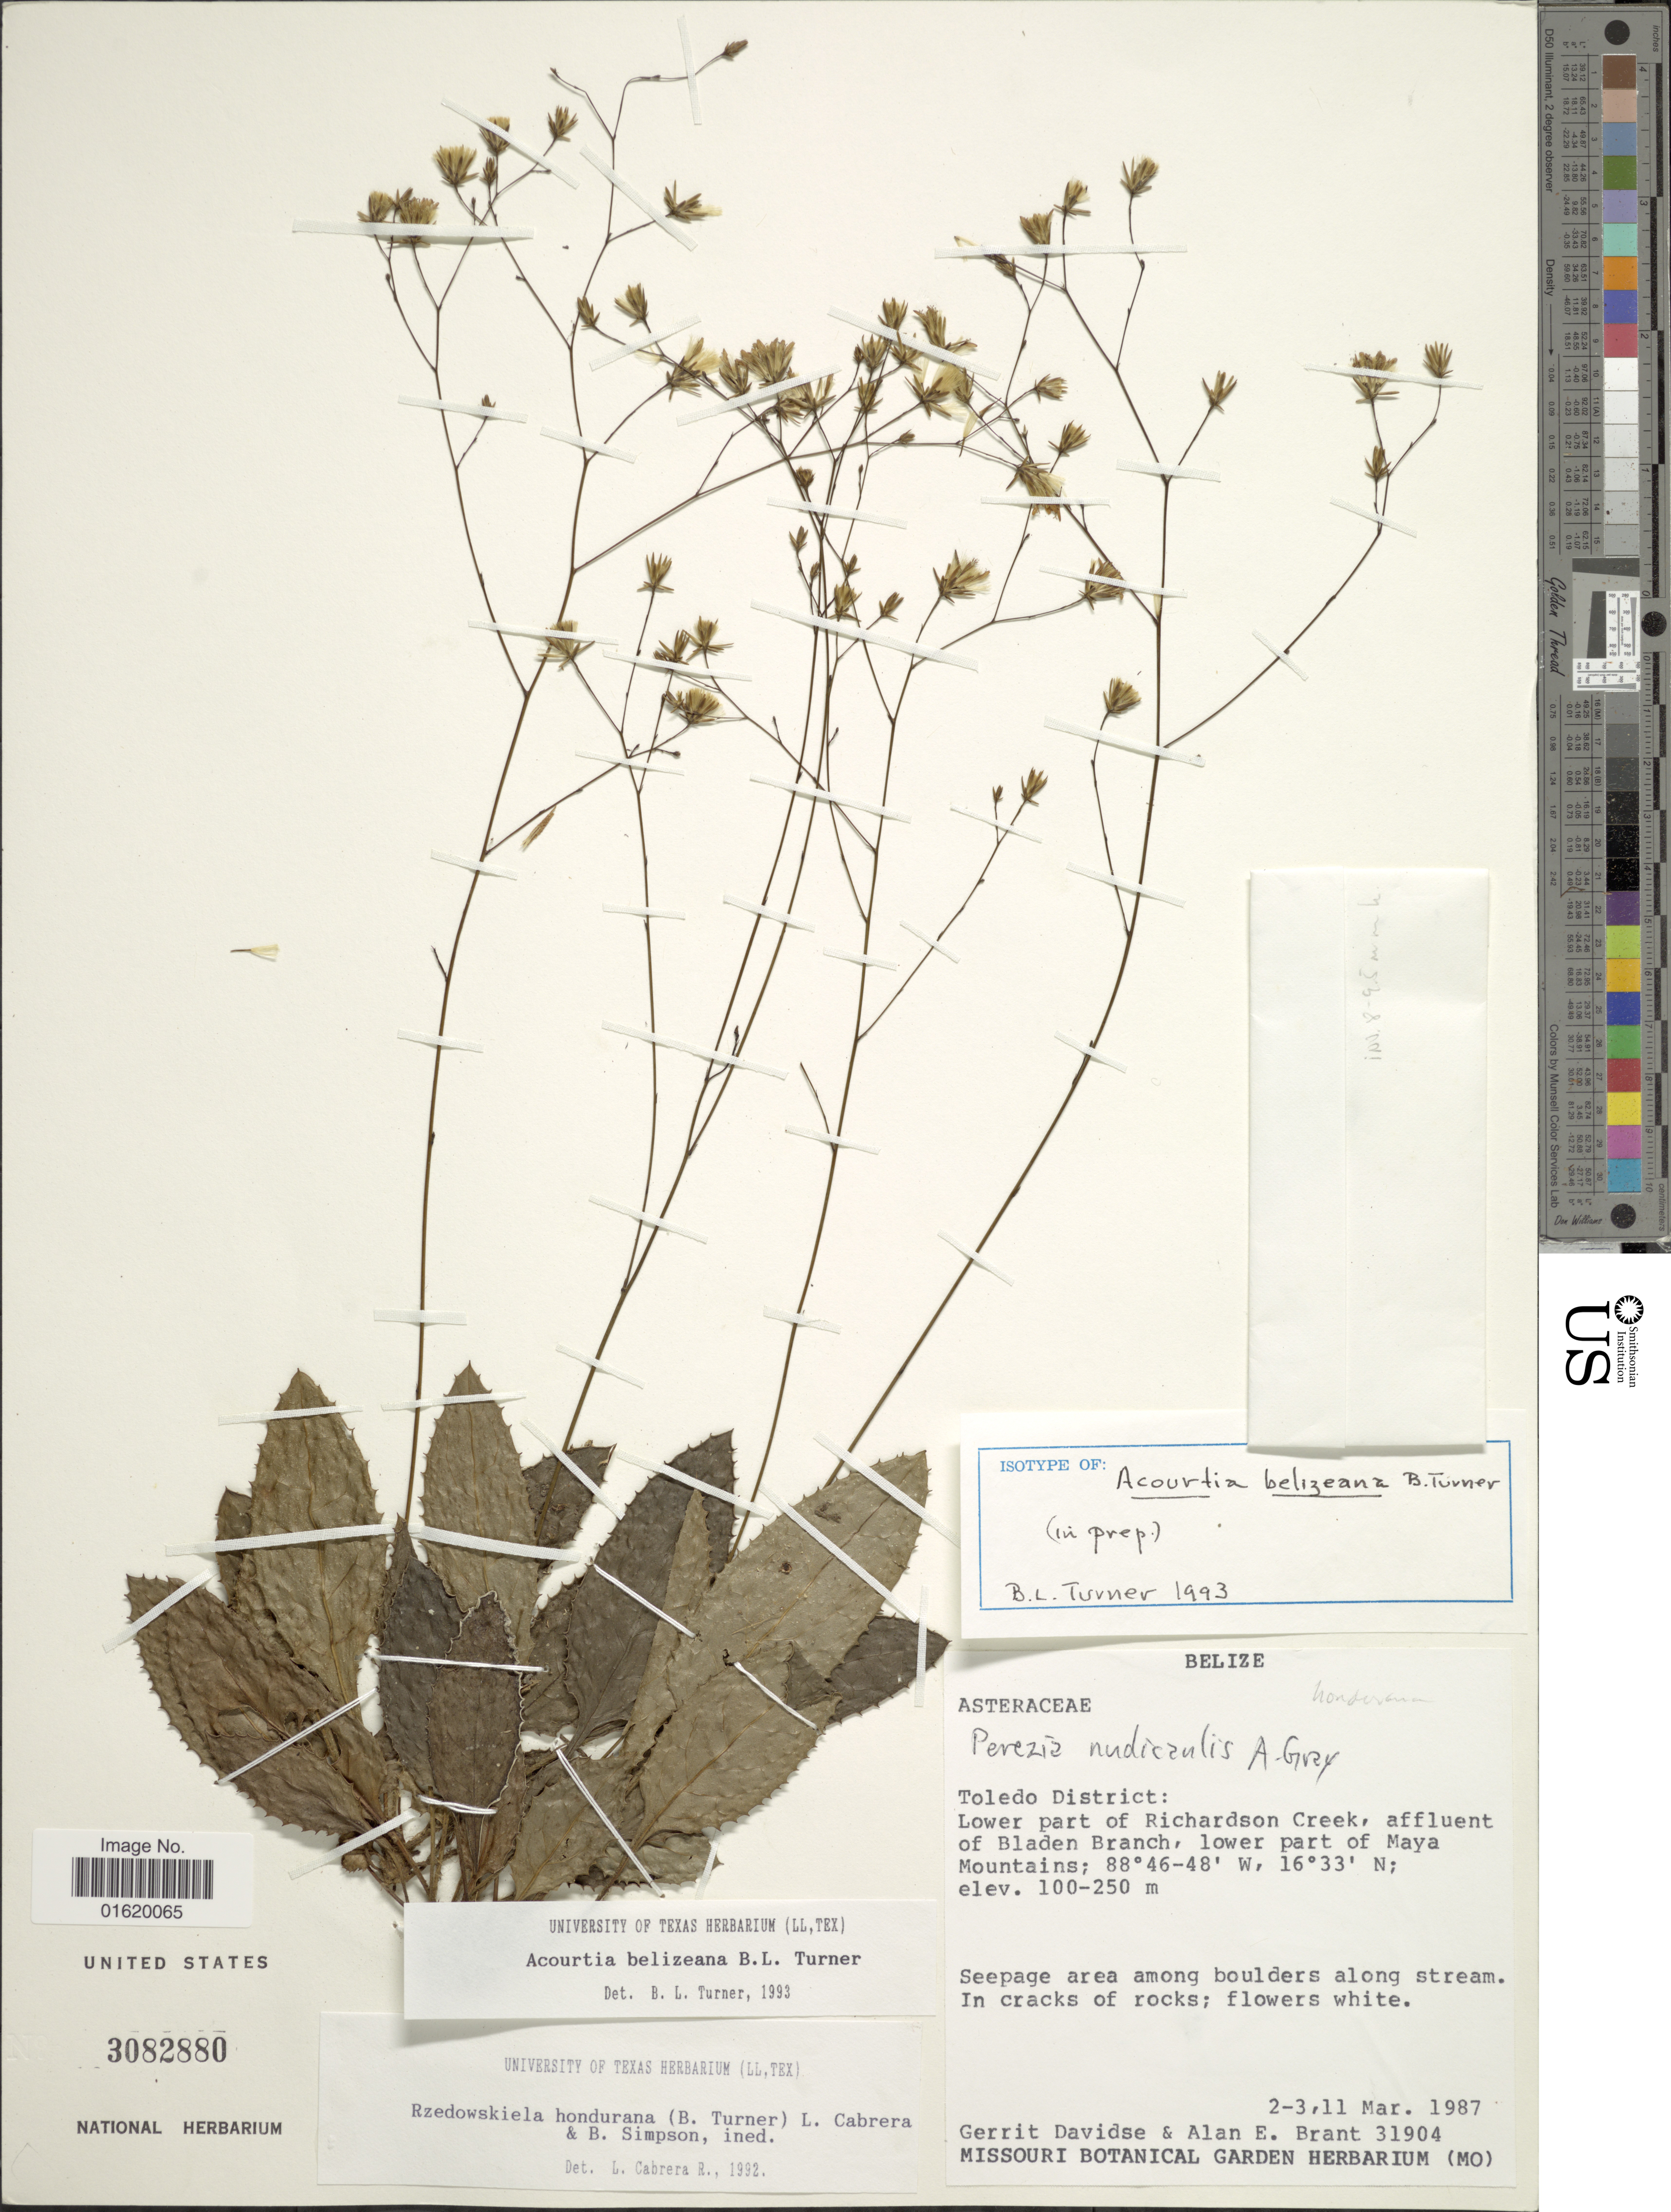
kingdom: Plantae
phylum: Tracheophyta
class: Magnoliopsida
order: Asterales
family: Asteraceae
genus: Acourtia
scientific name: Acourtia belizeana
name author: B.L. Turner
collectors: G. Davidse & A. Brant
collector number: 31904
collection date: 1987-03-02/1987-03-11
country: Belize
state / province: Toledo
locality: Toledo District; lower part of Richardson Creek, affluent of Bladen Branch, lower part of Maya Mountains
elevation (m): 100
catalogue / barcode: US 3082880